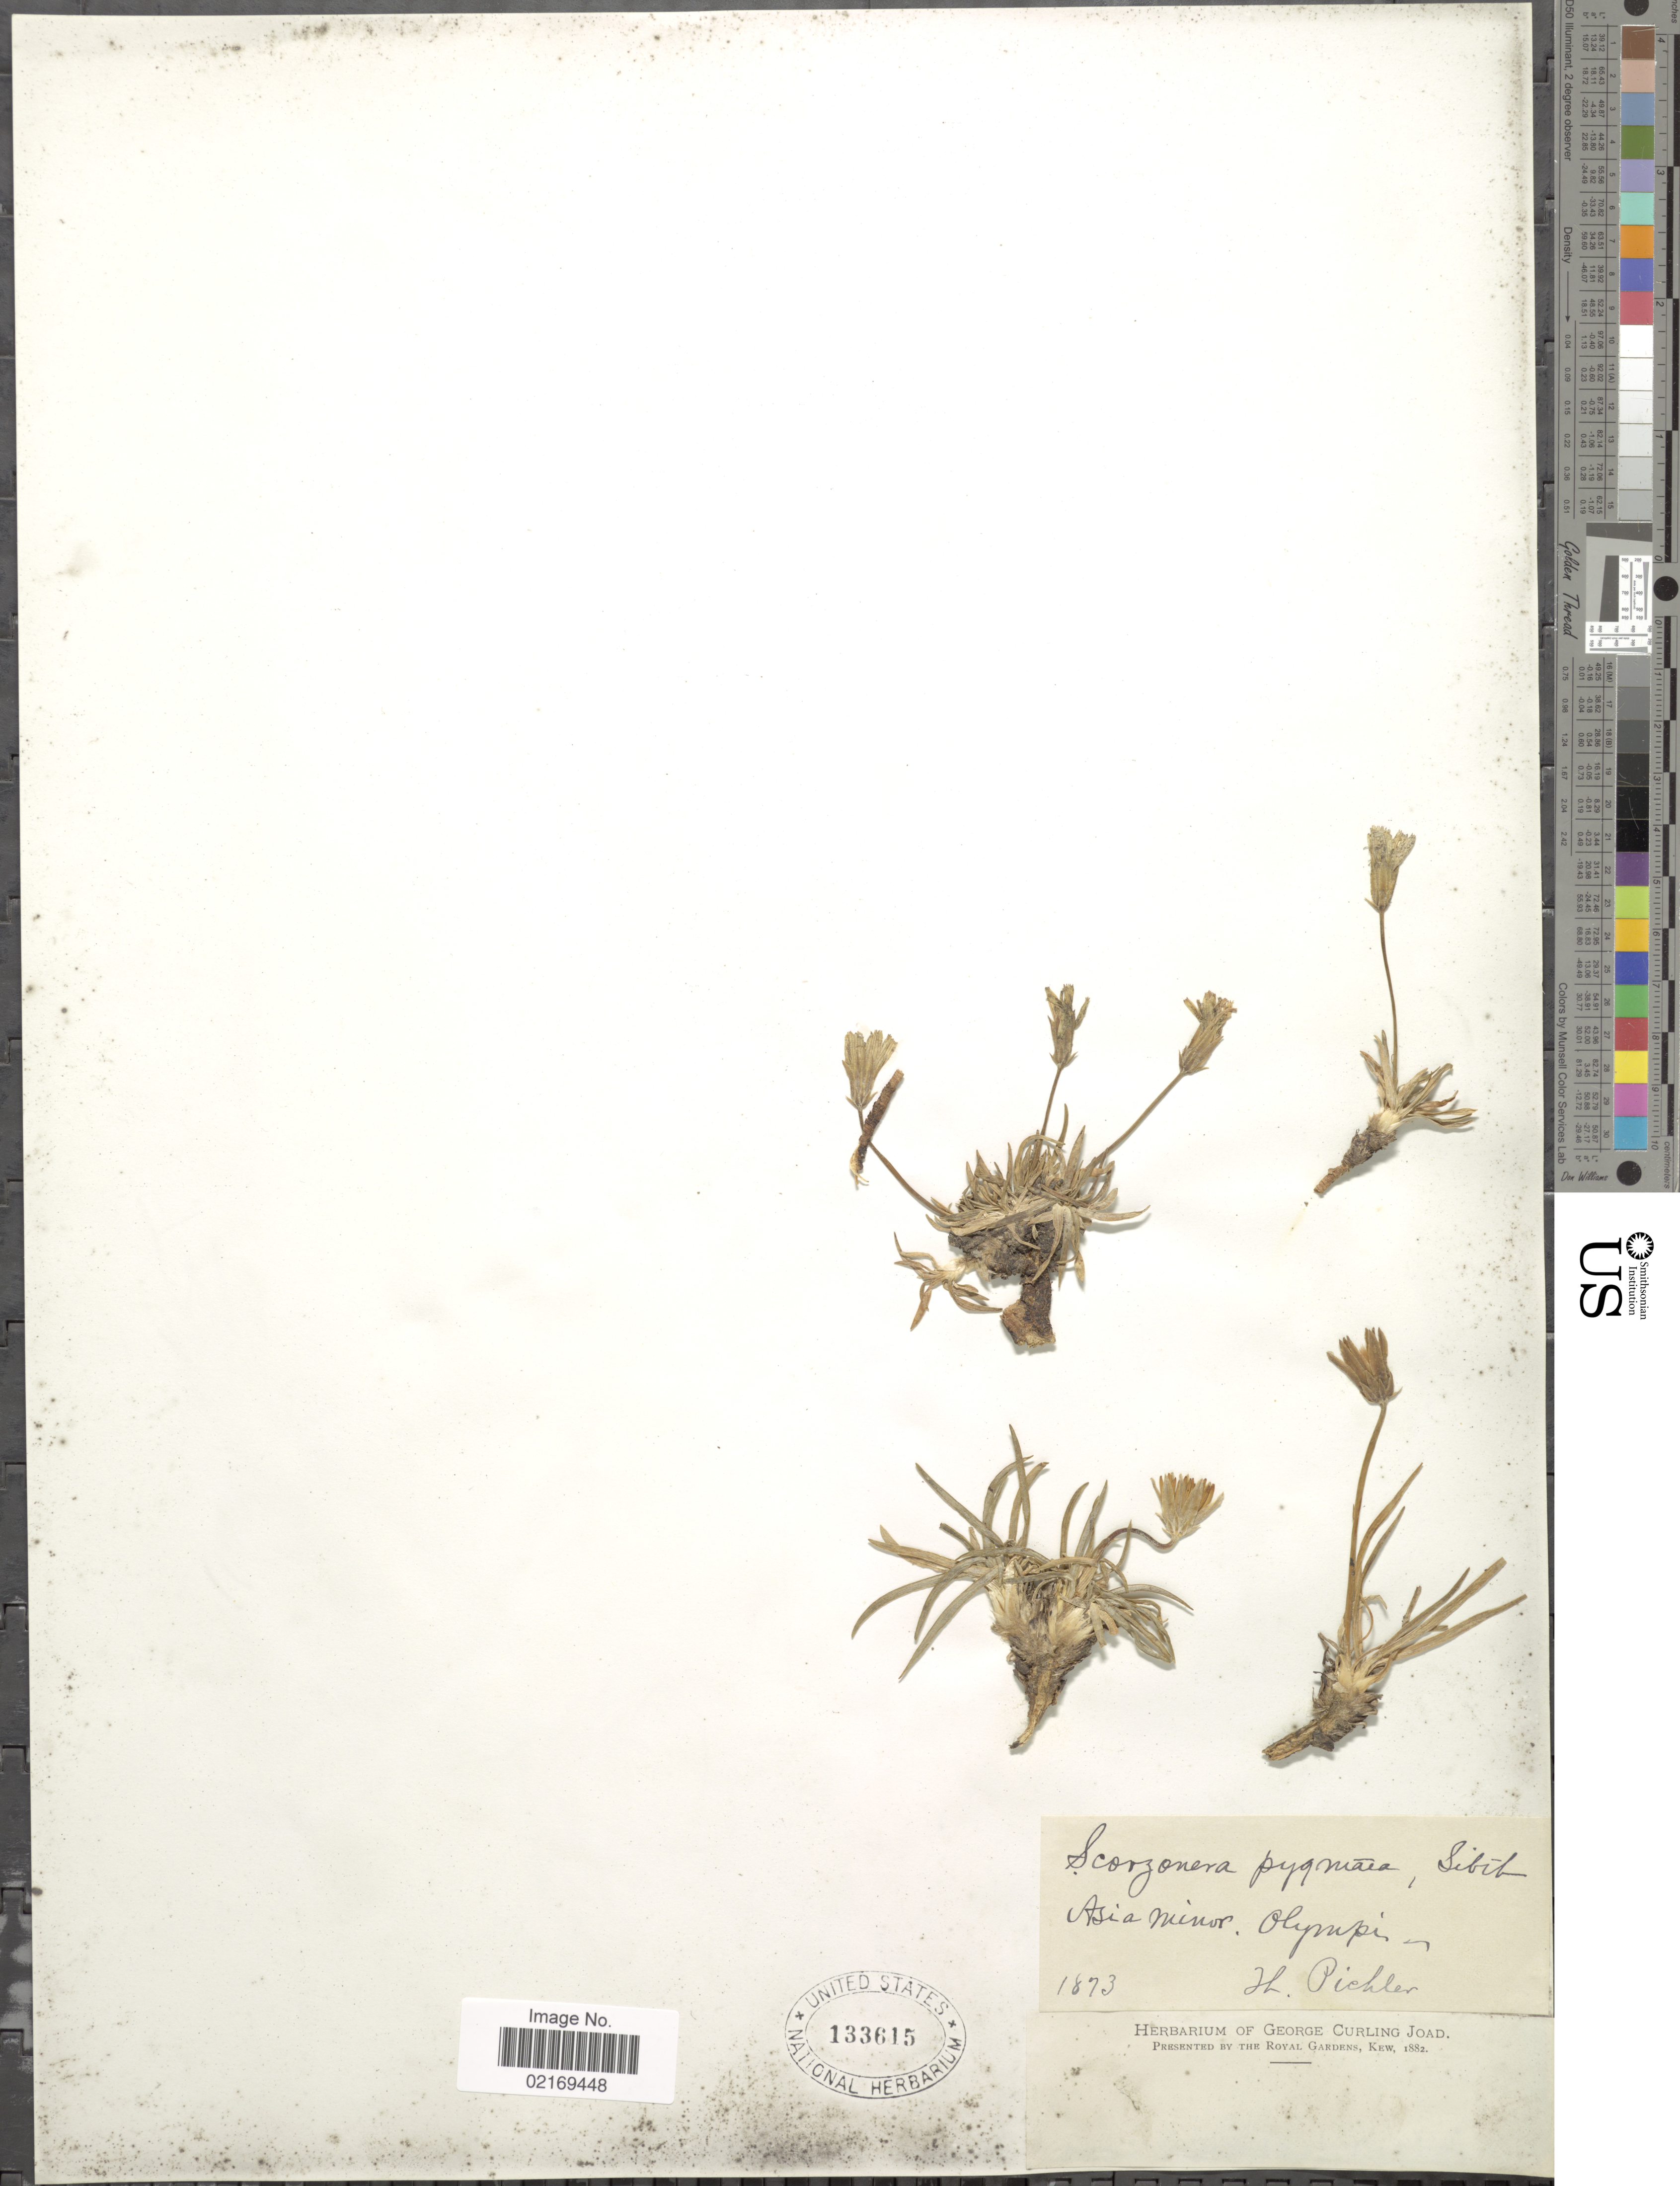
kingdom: Plantae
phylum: Tracheophyta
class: Magnoliopsida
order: Asterales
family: Asteraceae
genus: Scorzonera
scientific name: Scorzonera pygmaea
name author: Sm.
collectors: T. Pichler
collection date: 1873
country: Greece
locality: Asia minor, Olympia.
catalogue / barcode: US 133615